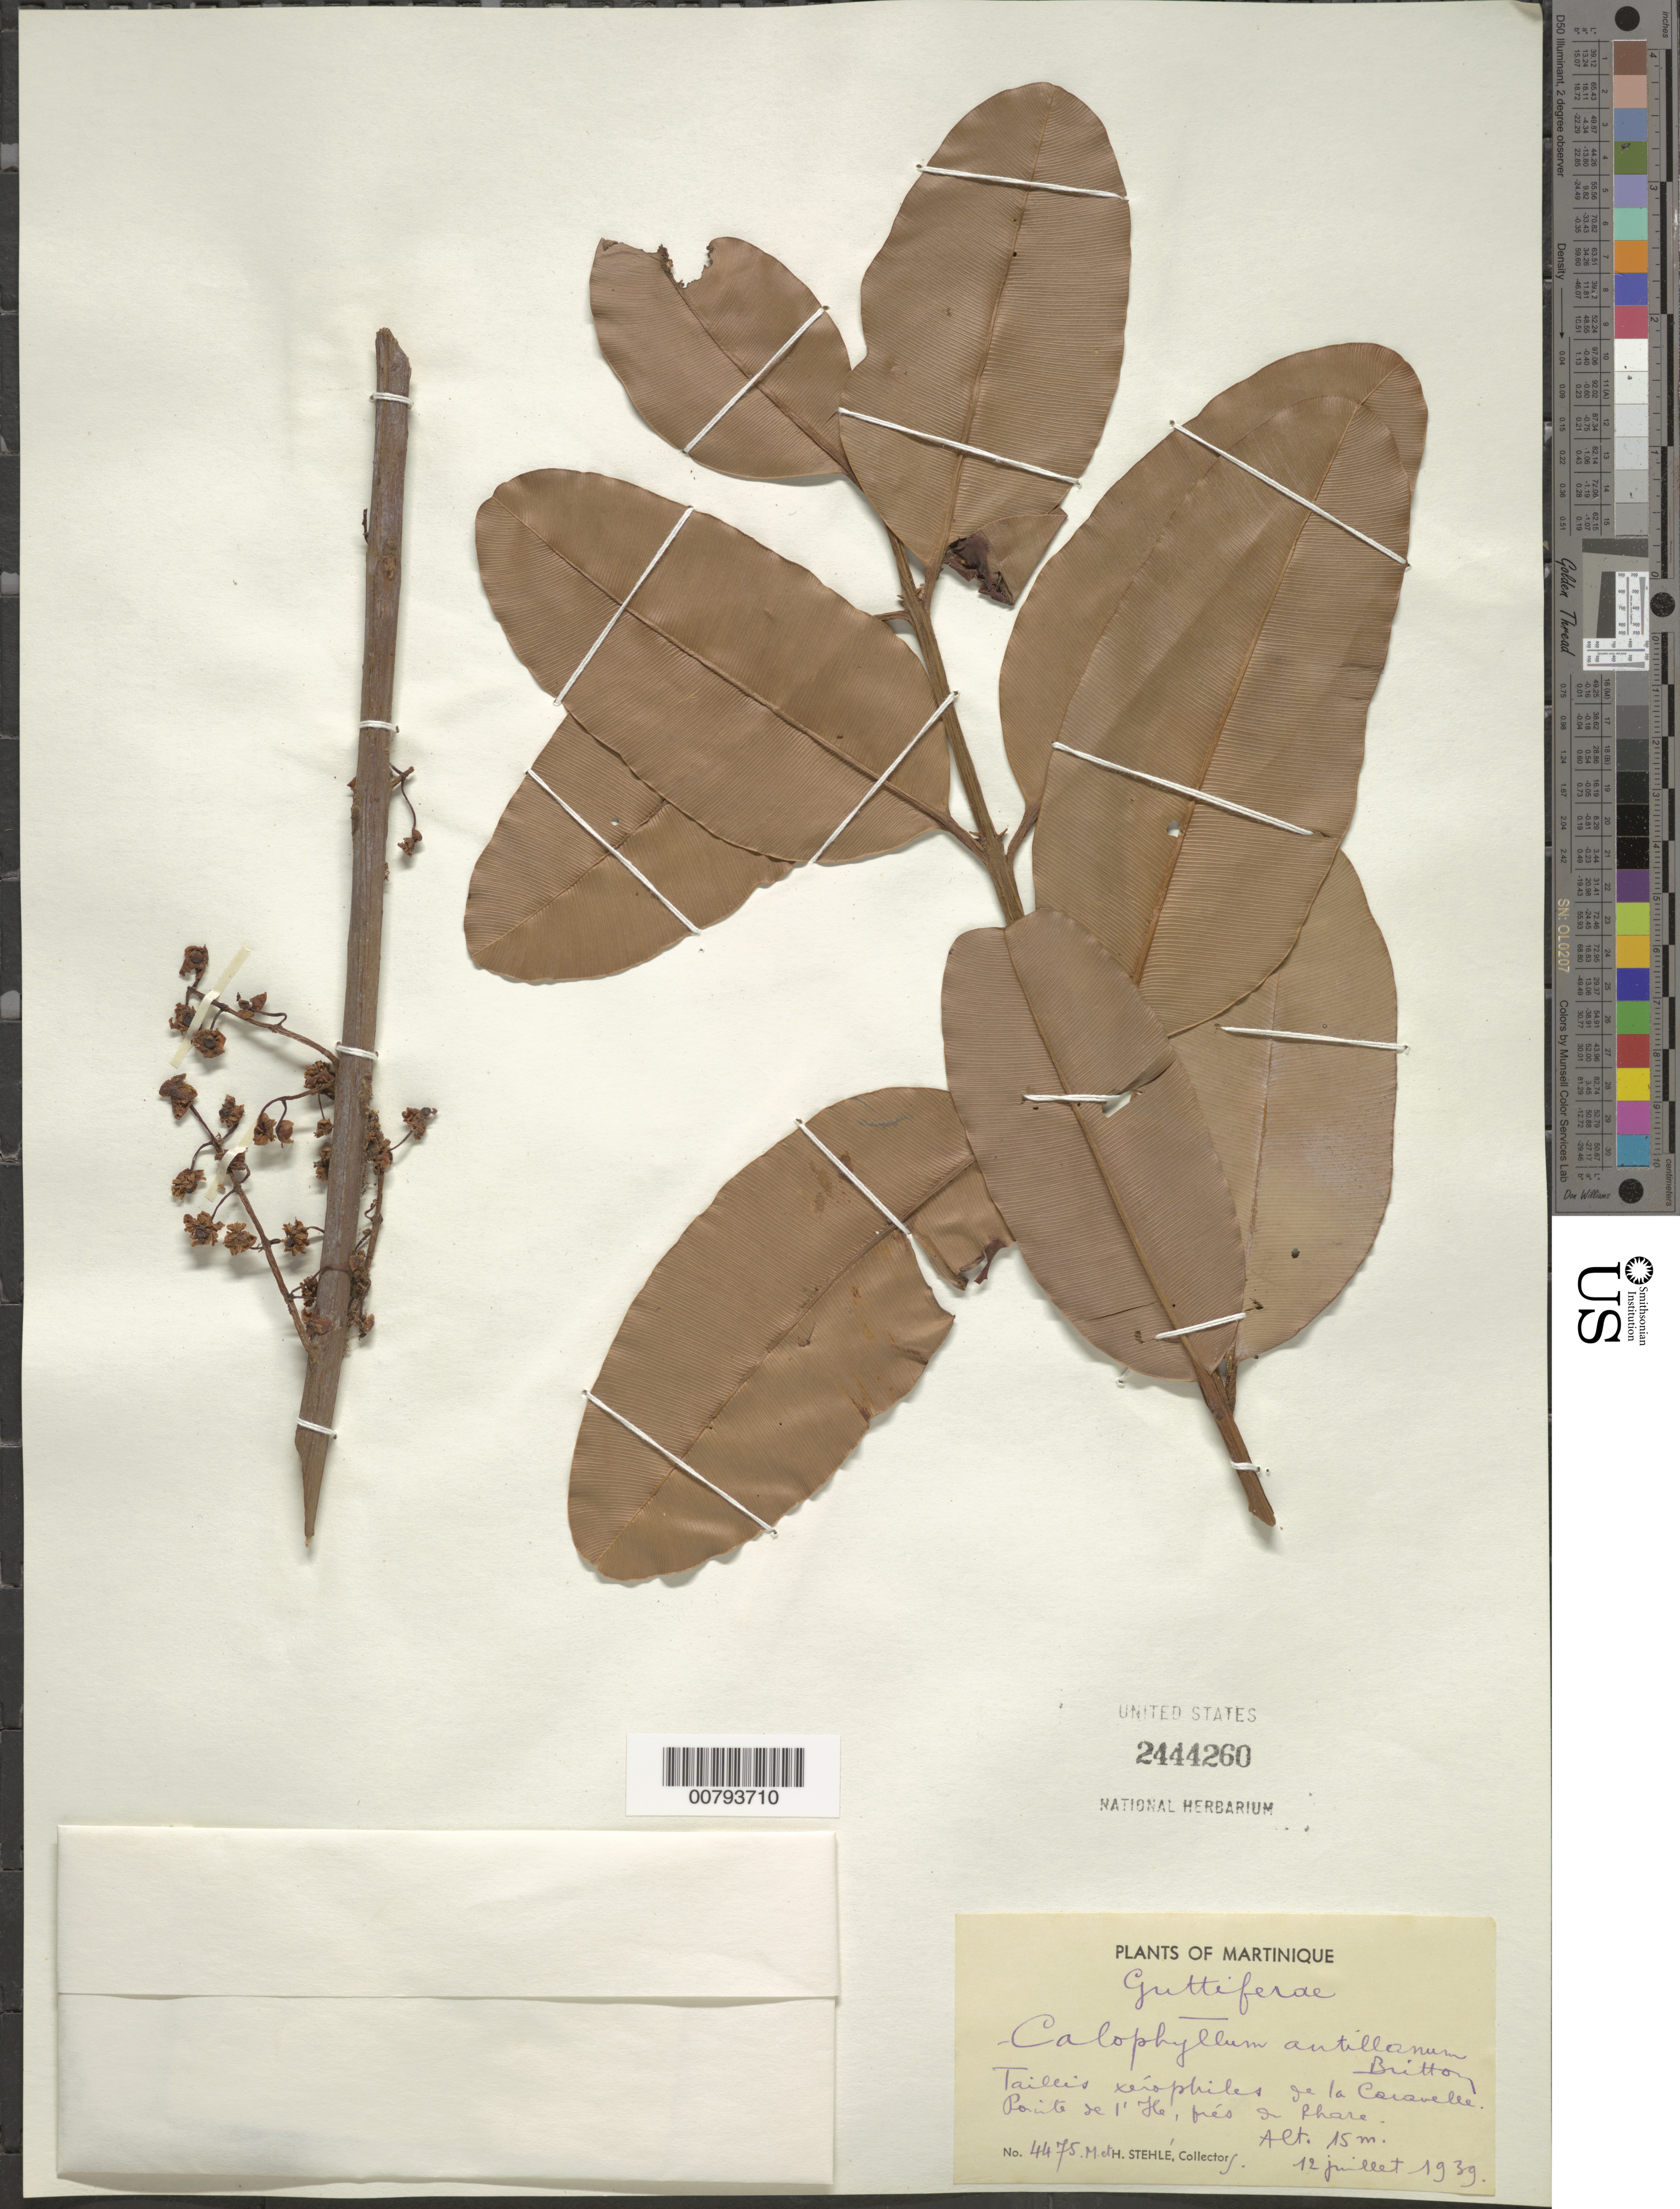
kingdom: Plantae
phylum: Tracheophyta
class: Magnoliopsida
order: Malpighiales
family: Calophyllaceae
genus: Calophyllum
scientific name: Calophyllum calaba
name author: L.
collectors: H. Stehlé & M. Stehlé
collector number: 4475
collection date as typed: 12 Jul 1939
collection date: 1939-07-12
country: Martinique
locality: La Caravelle. Pointe de l'Ile, prés -hare (sp?).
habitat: Taillis xérophiles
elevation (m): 15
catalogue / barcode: US 2444260